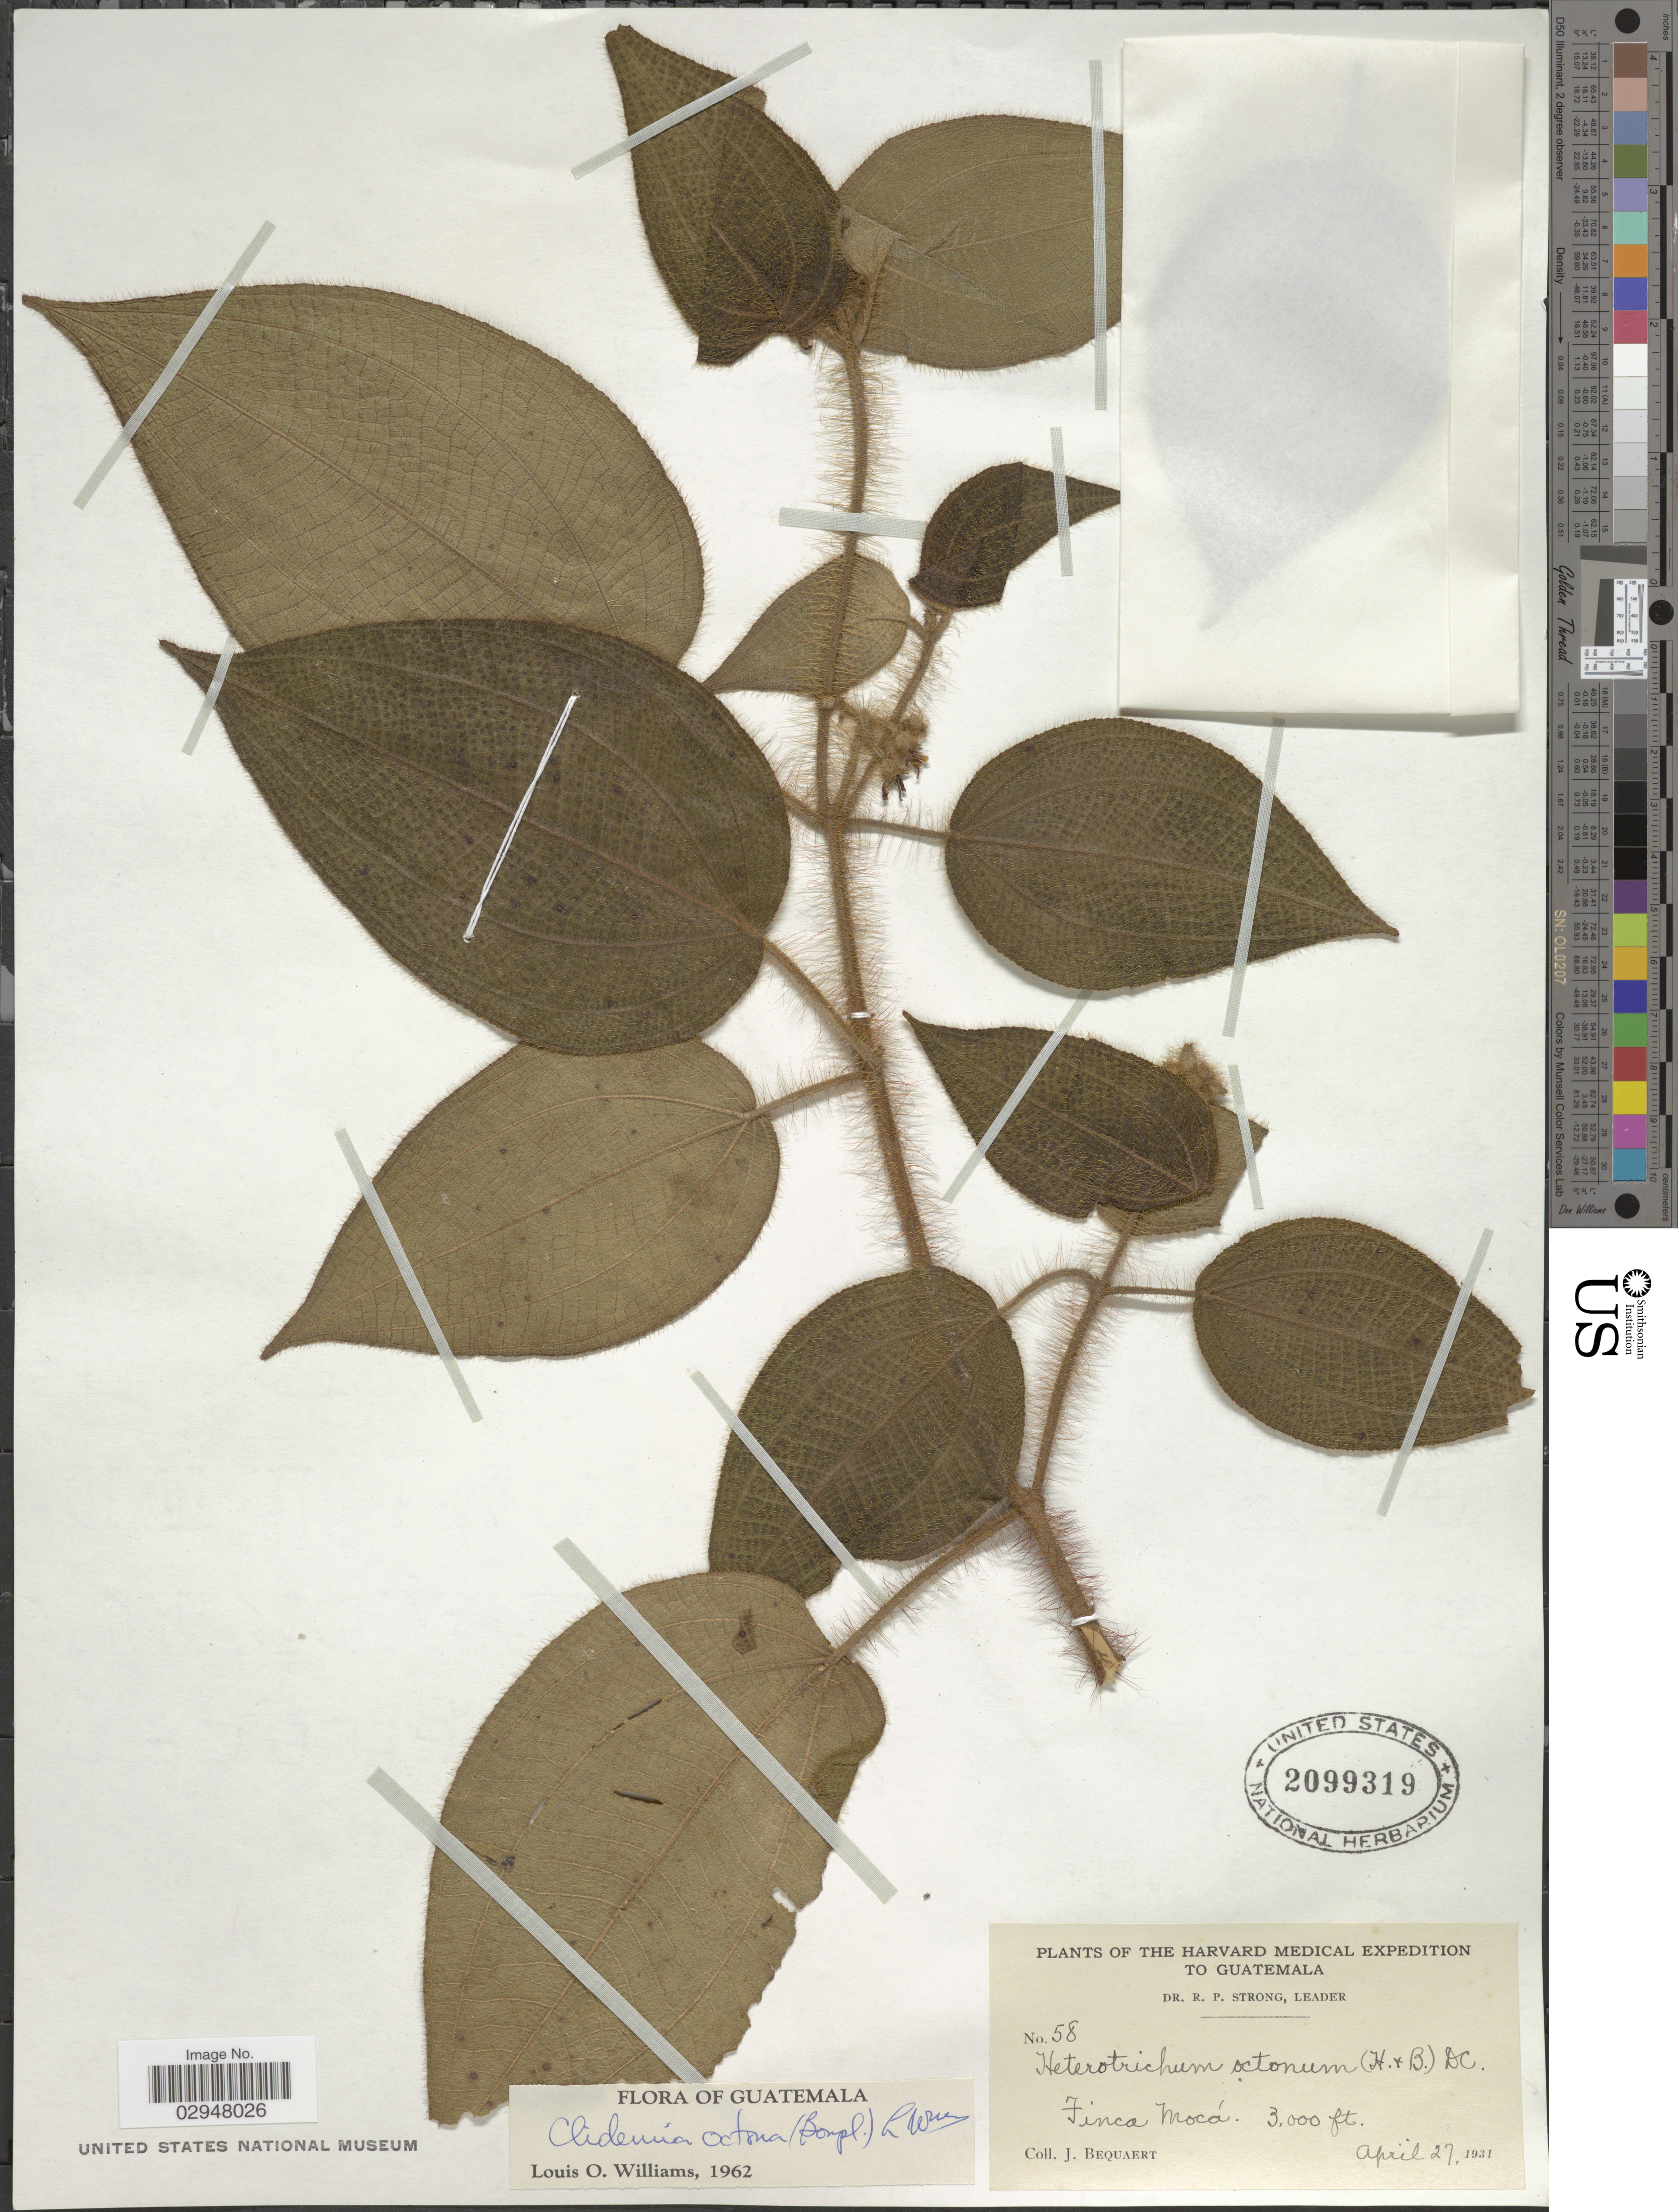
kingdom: Plantae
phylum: Tracheophyta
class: Magnoliopsida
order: Myrtales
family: Melastomataceae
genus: Clidemia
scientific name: Clidemia octona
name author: (Bonpl.) L.O. Williams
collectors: J. Bequaert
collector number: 58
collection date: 1931-04-27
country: Guatemala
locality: Finca Mocá.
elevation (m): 914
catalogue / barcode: US 2099319